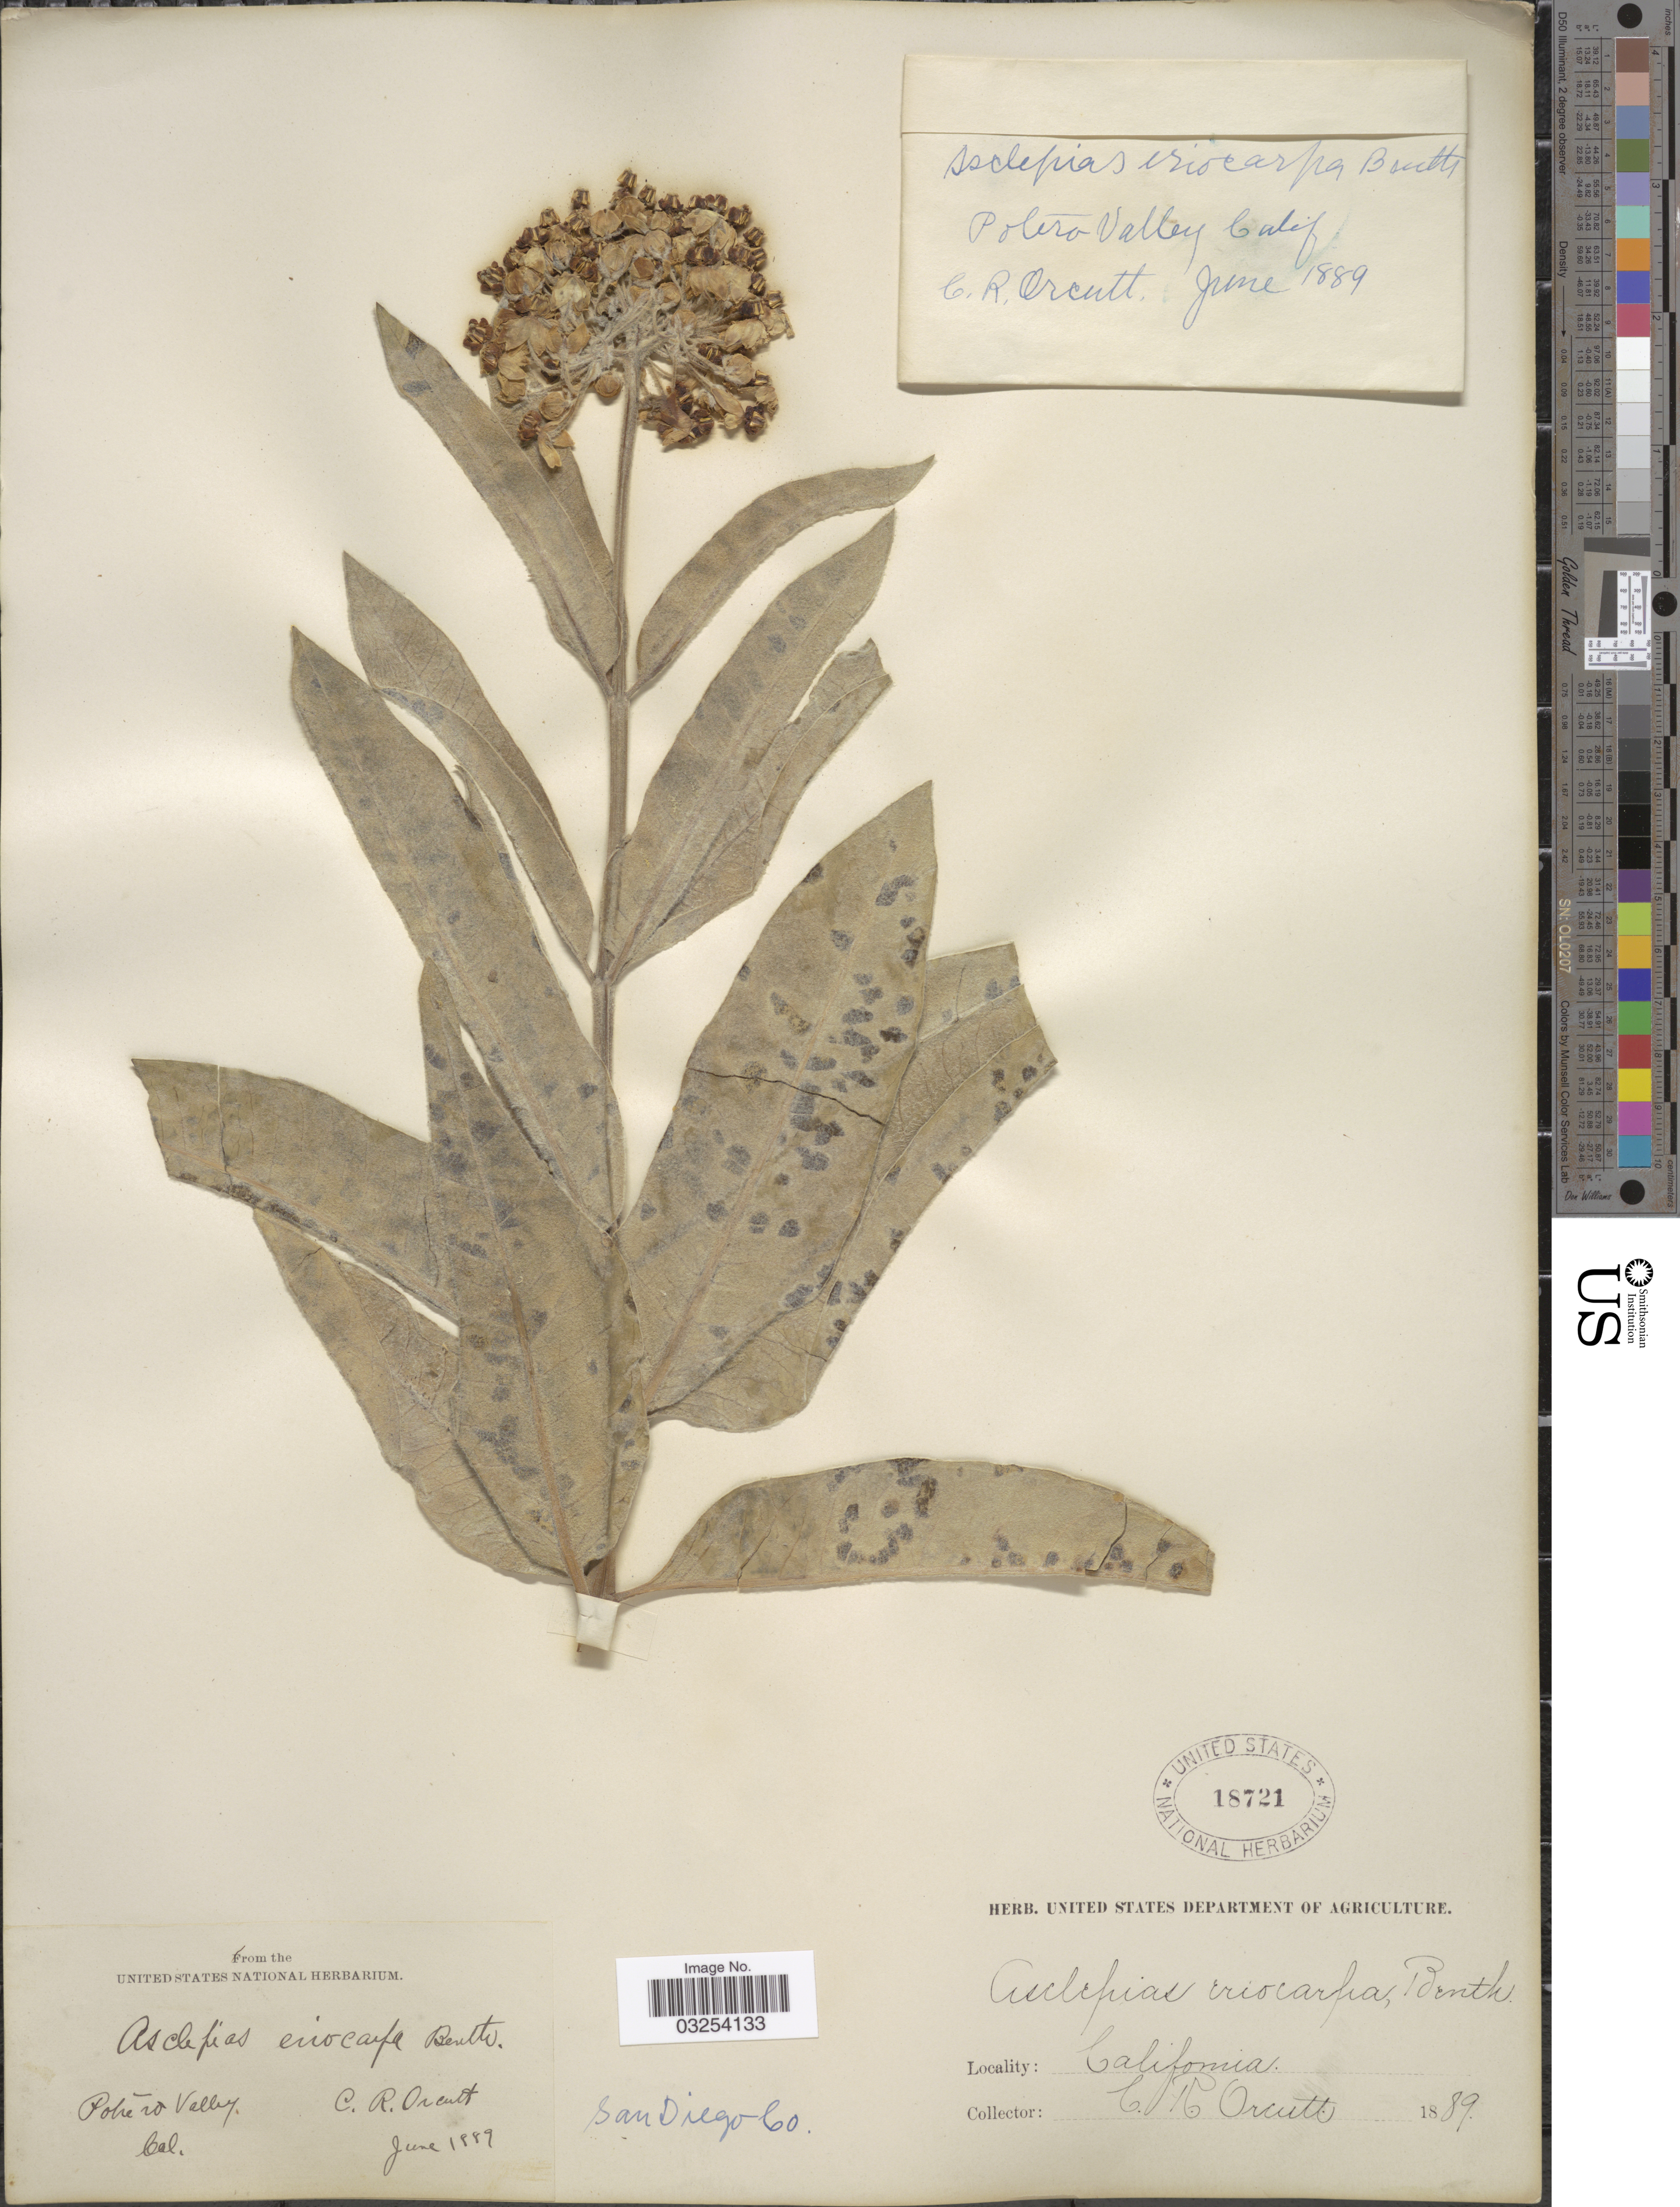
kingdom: Plantae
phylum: Tracheophyta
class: Magnoliopsida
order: Gentianales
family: Apocynaceae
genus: Asclepias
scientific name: Asclepias eriocarpa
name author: Benth.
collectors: C. R. Orcutt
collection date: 1889-06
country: United States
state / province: California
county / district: San Diego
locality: San Diego Co. Potrero Valley.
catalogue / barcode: US 18721